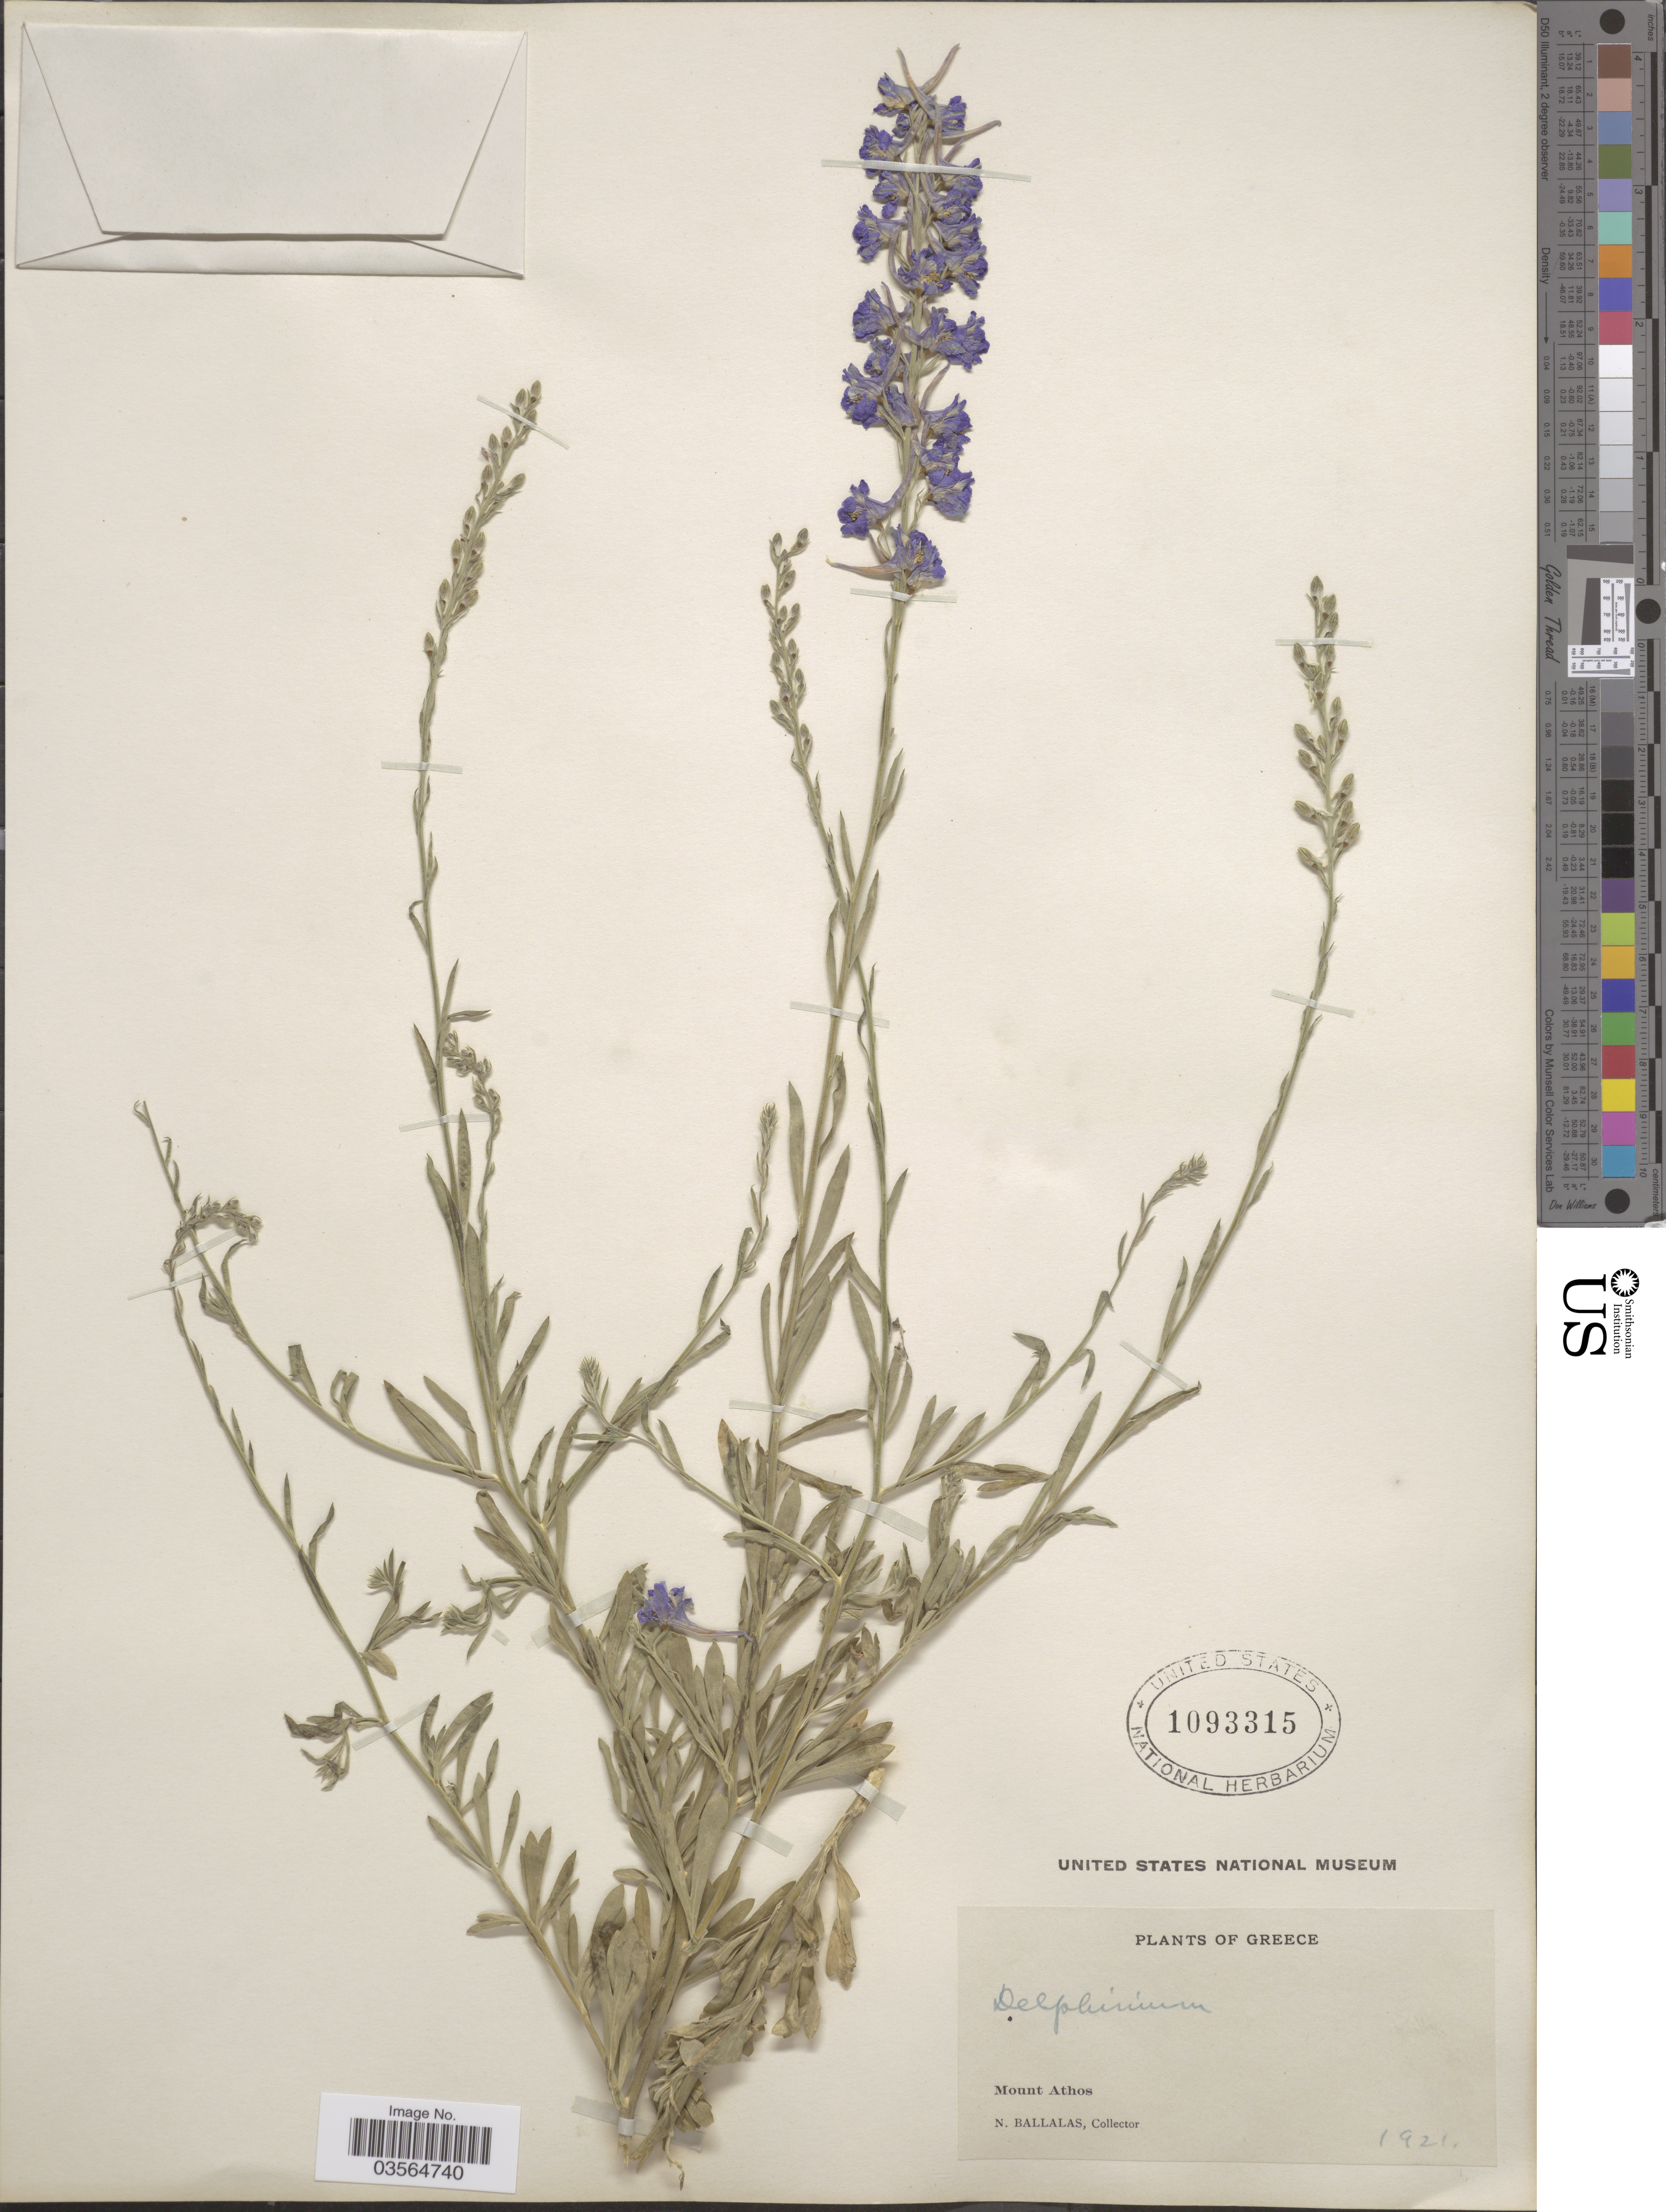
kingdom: Plantae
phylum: Tracheophyta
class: Magnoliopsida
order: Ranunculales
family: Ranunculaceae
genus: Delphinium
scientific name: Delphinium balcanicum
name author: Pawł.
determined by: Du Pasquier, P.-E.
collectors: N. Ballalas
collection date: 1921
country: Greece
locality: Mount Athos.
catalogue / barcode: US 1093315